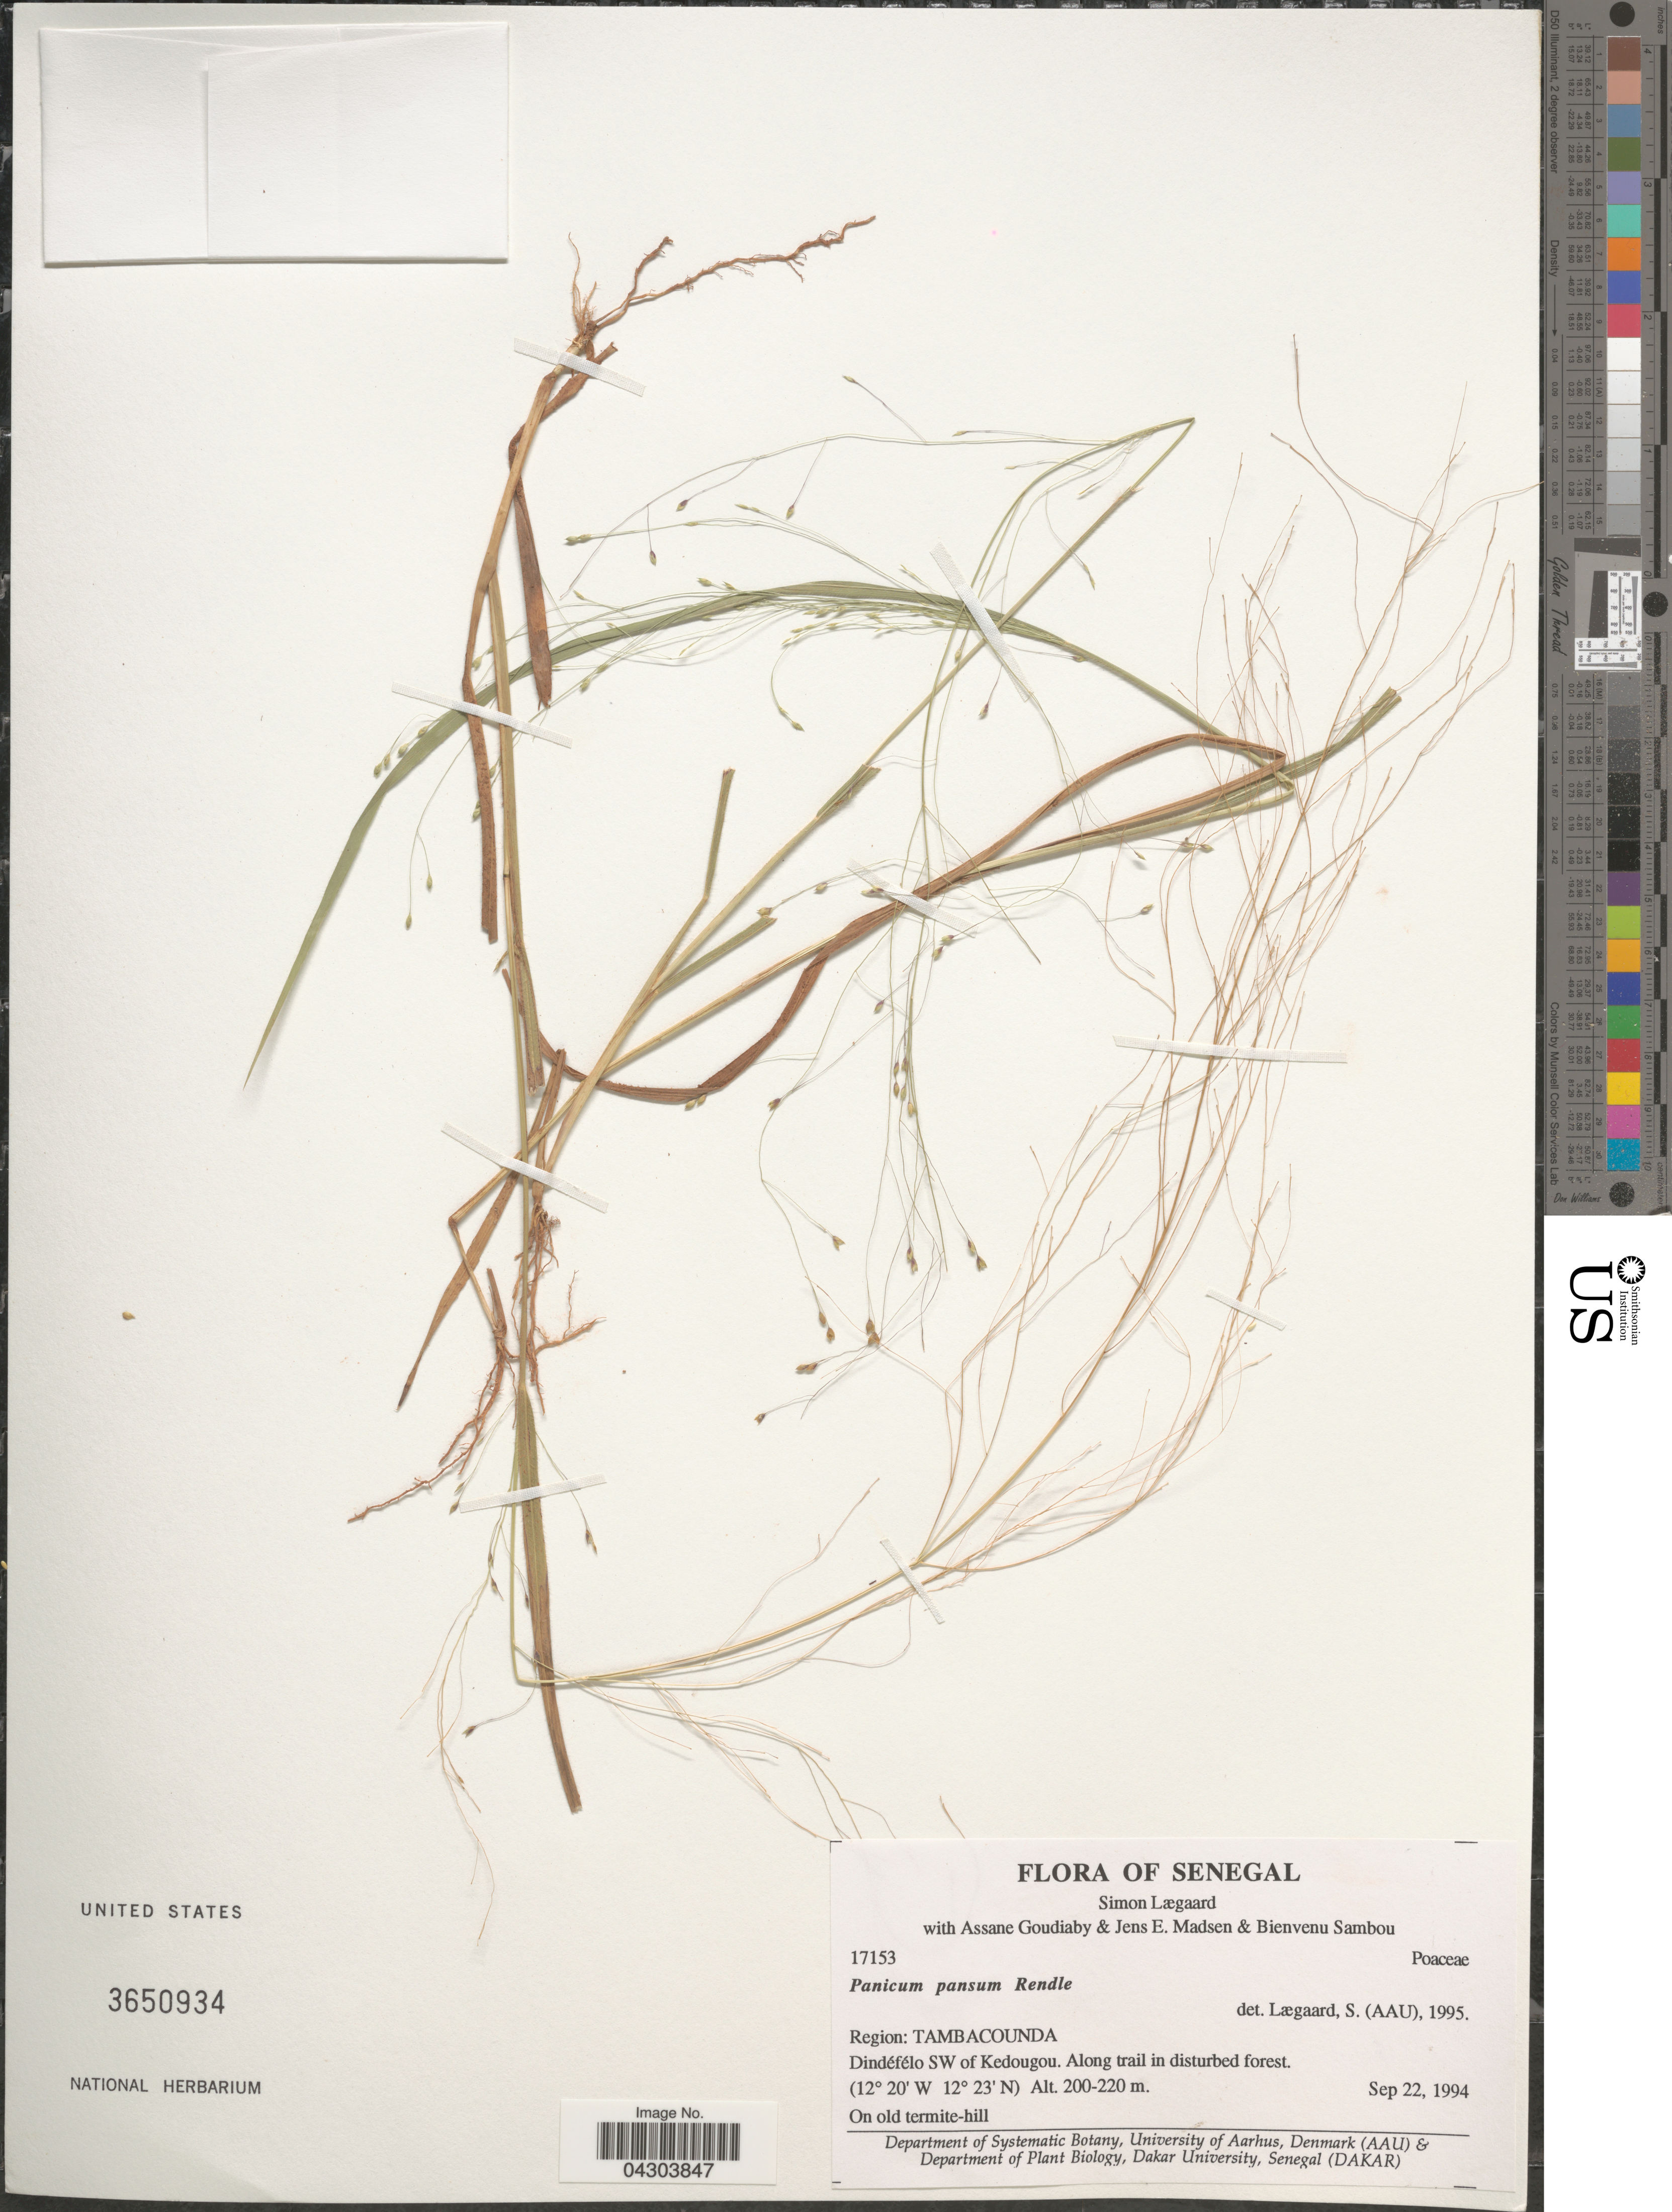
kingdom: Plantae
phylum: Tracheophyta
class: Liliopsida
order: Poales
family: Poaceae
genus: Panicum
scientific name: Panicum pansum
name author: Rendle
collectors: S. Lægaard, A. Goudiaby, J. E. Madsen & B. Sambou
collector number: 17153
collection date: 1994-09-22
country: Senegal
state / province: Tambacounda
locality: Regio: Tambacounda. Dindéfélo SW of Kedougou. Along trail in disturbed forest.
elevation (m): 200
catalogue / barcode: US 3650934